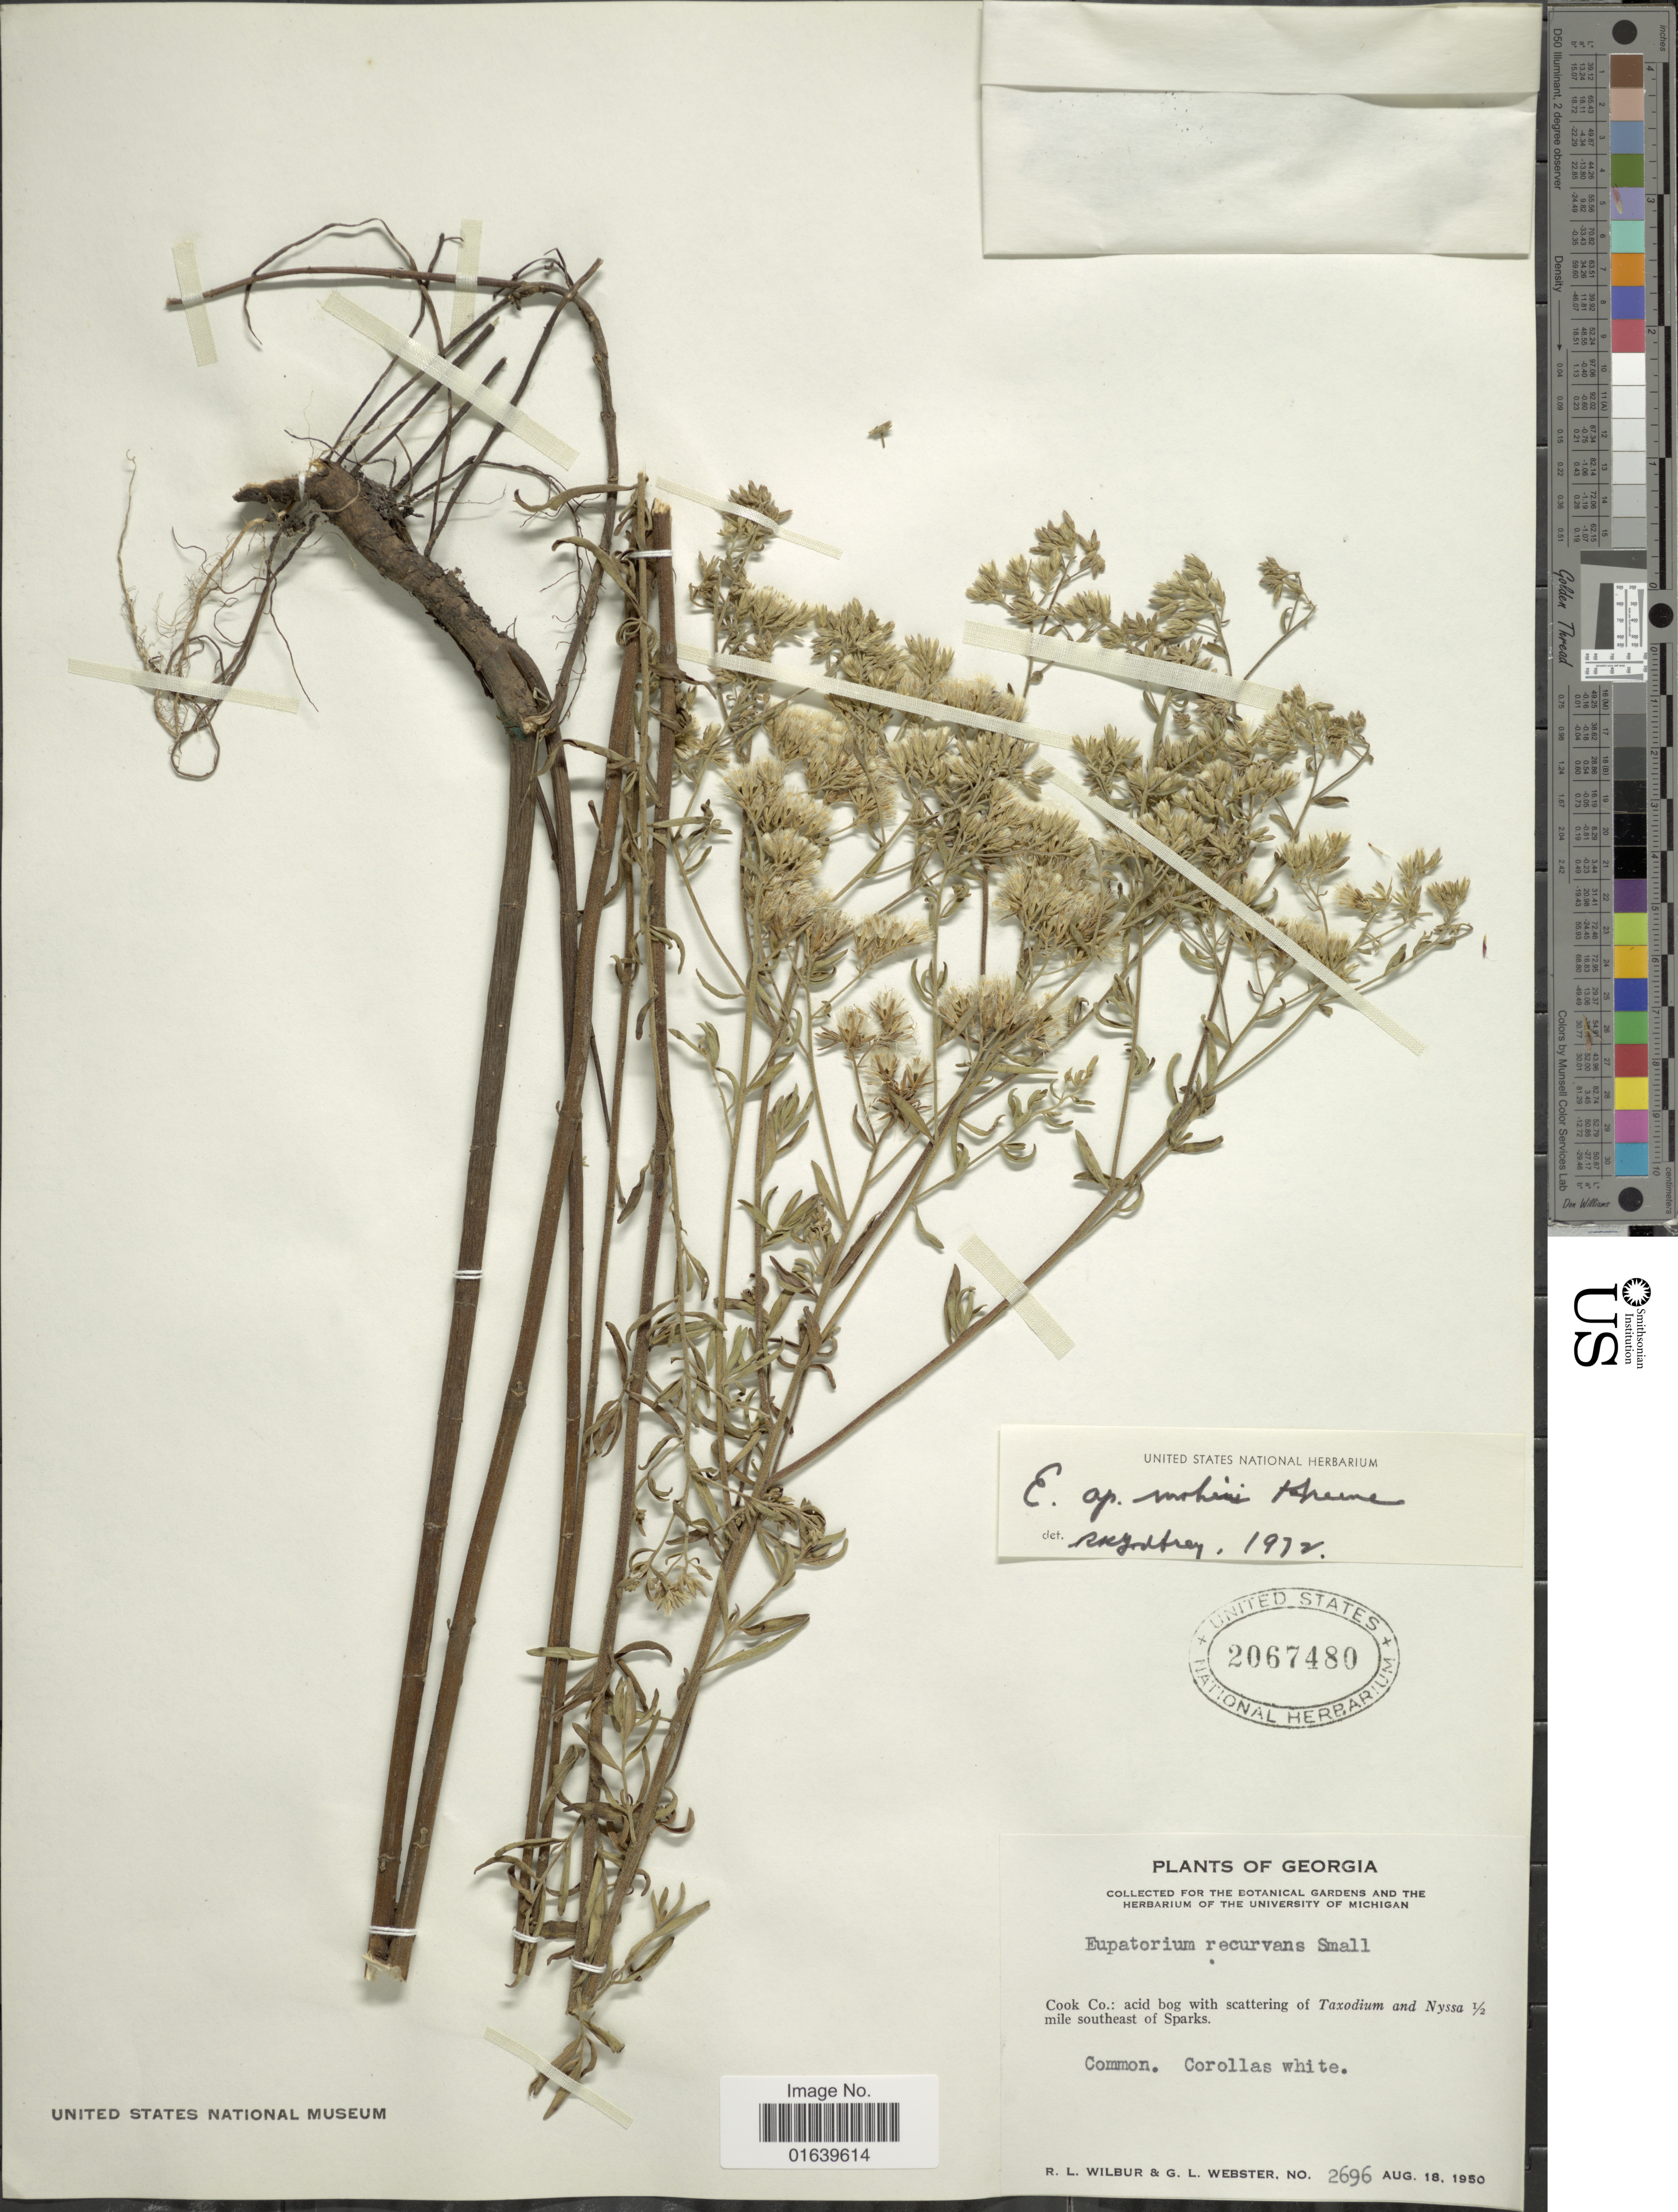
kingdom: Plantae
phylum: Tracheophyta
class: Magnoliopsida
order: Asterales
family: Asteraceae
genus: Eupatorium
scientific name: Eupatorium mohrii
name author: Greene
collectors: R. L. Wilbur & G. L. Webster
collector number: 2696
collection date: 1950-08-18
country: United States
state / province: Georgia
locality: Cook Co.L acid blog with scattering of Taxodium and Nyssa ½ mile southeast of Sparks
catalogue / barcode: US 2067480